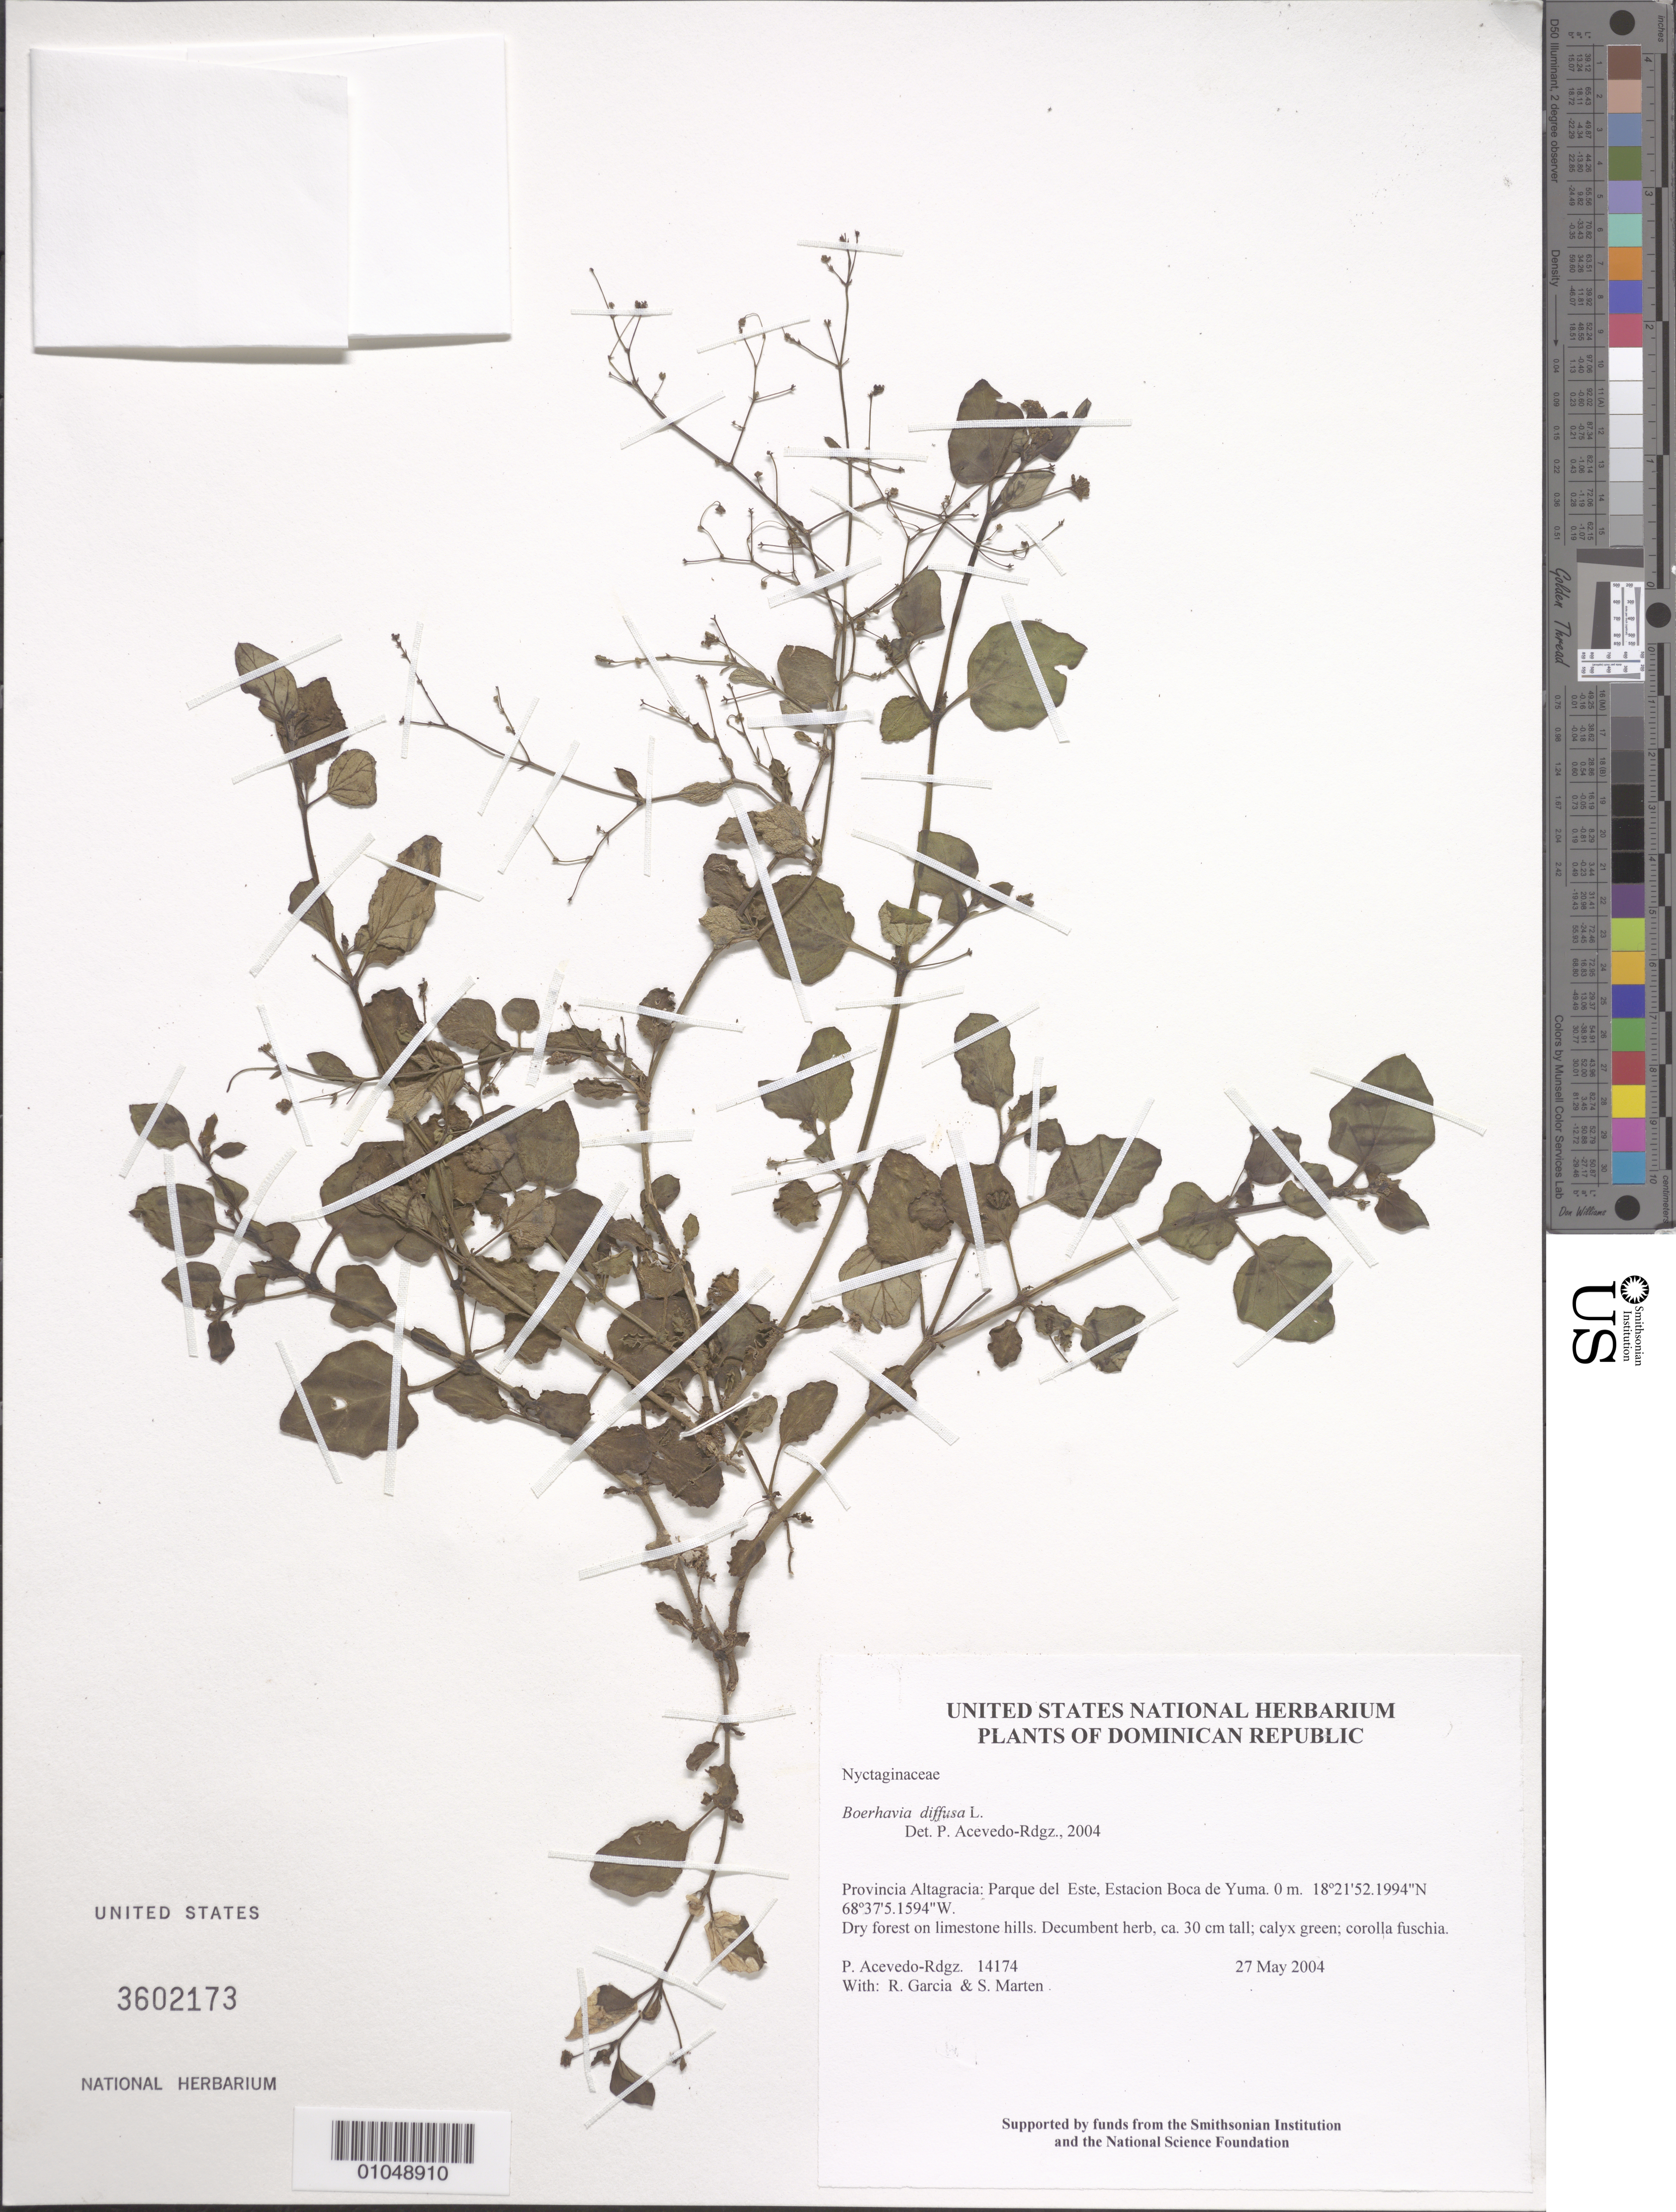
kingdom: Plantae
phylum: Tracheophyta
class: Magnoliopsida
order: Caryophyllales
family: Nyctaginaceae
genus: Boerhavia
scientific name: Boerhavia diffusa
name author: L.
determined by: Acevedo-Rodríguez, P., (BOT), Smithsonian Institution - National Museum of Natural History (UNITED STATES)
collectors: P. Acevedo-Rodr., R. G. García & S. Marten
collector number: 14174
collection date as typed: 27 May 2004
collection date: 2004-05-27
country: Dominican Republic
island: Hispaniola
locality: Provincia Altagracia: Parque del Este, Estacion Boca de Yuma.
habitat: Dry forest on limestone hills.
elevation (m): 0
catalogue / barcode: US 3602173